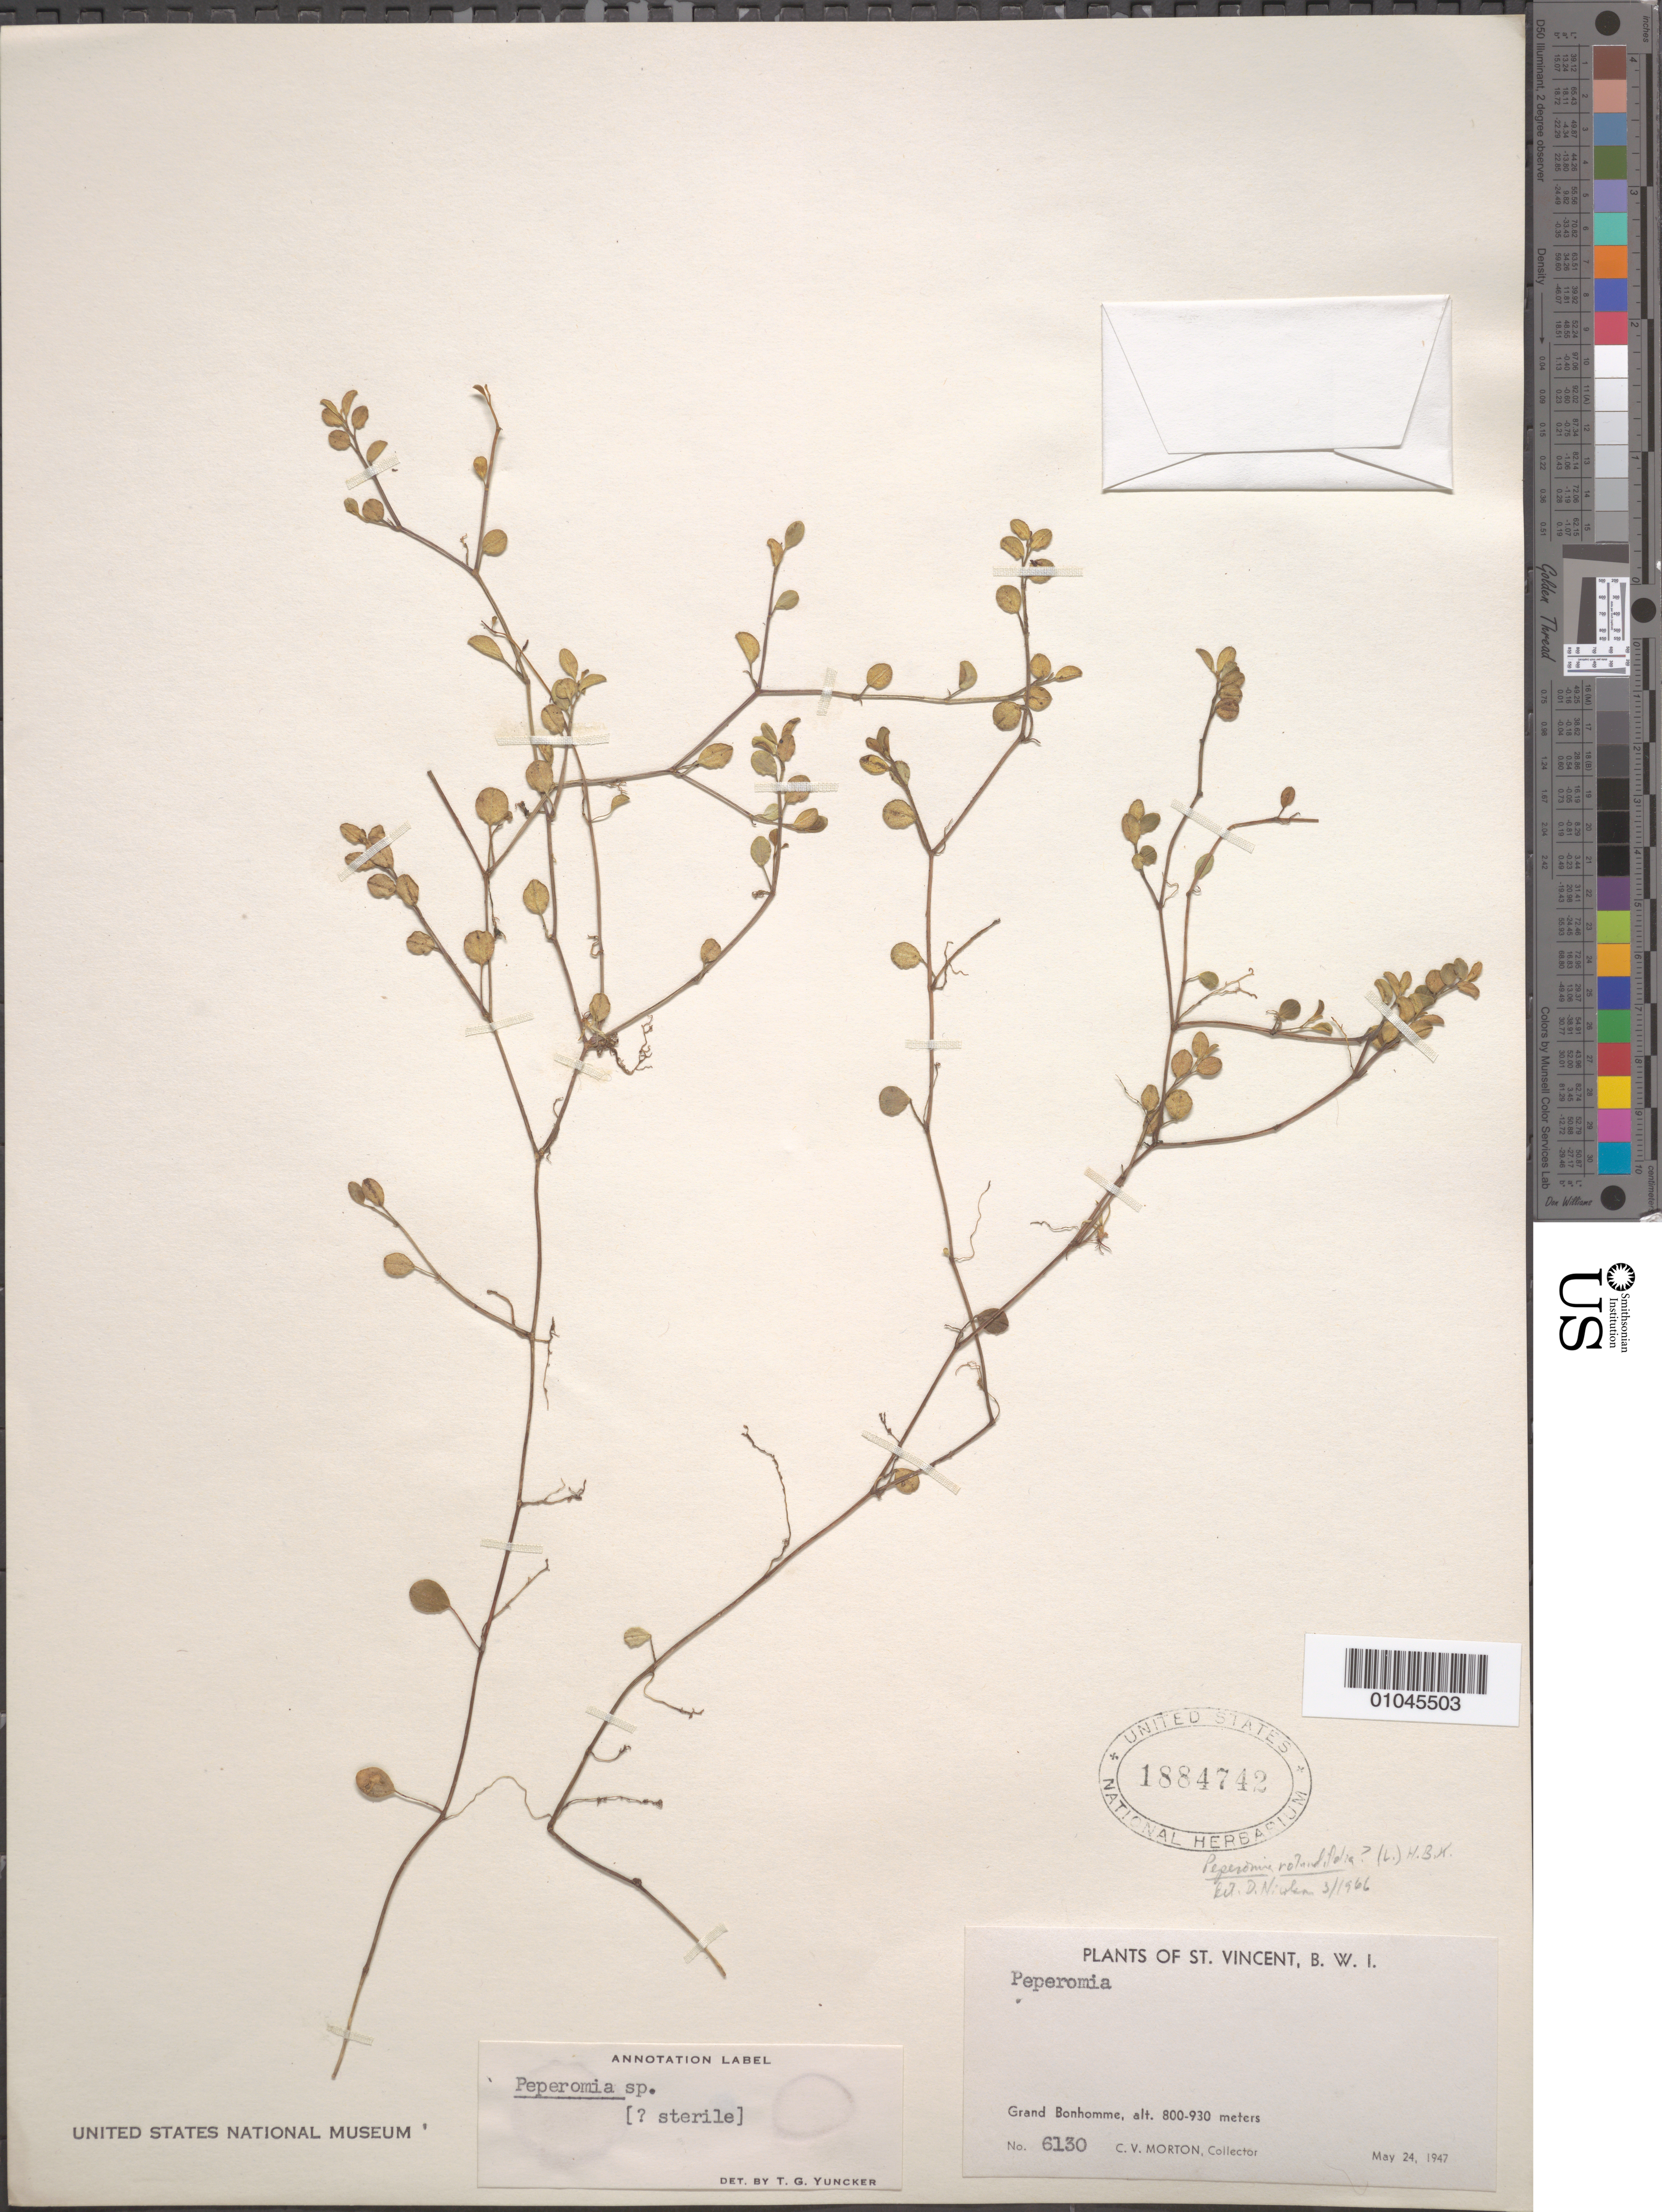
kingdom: Plantae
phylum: Tracheophyta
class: Magnoliopsida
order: Piperales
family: Piperaceae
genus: Peperomia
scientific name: Peperomia rotundifolia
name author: (L.) Kunth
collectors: C. V. Morton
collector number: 6130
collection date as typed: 24 May 1947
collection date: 1947-05-24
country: St. Vincent - Grenadines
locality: Grand Bonhomme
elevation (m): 800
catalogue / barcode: US 1884742